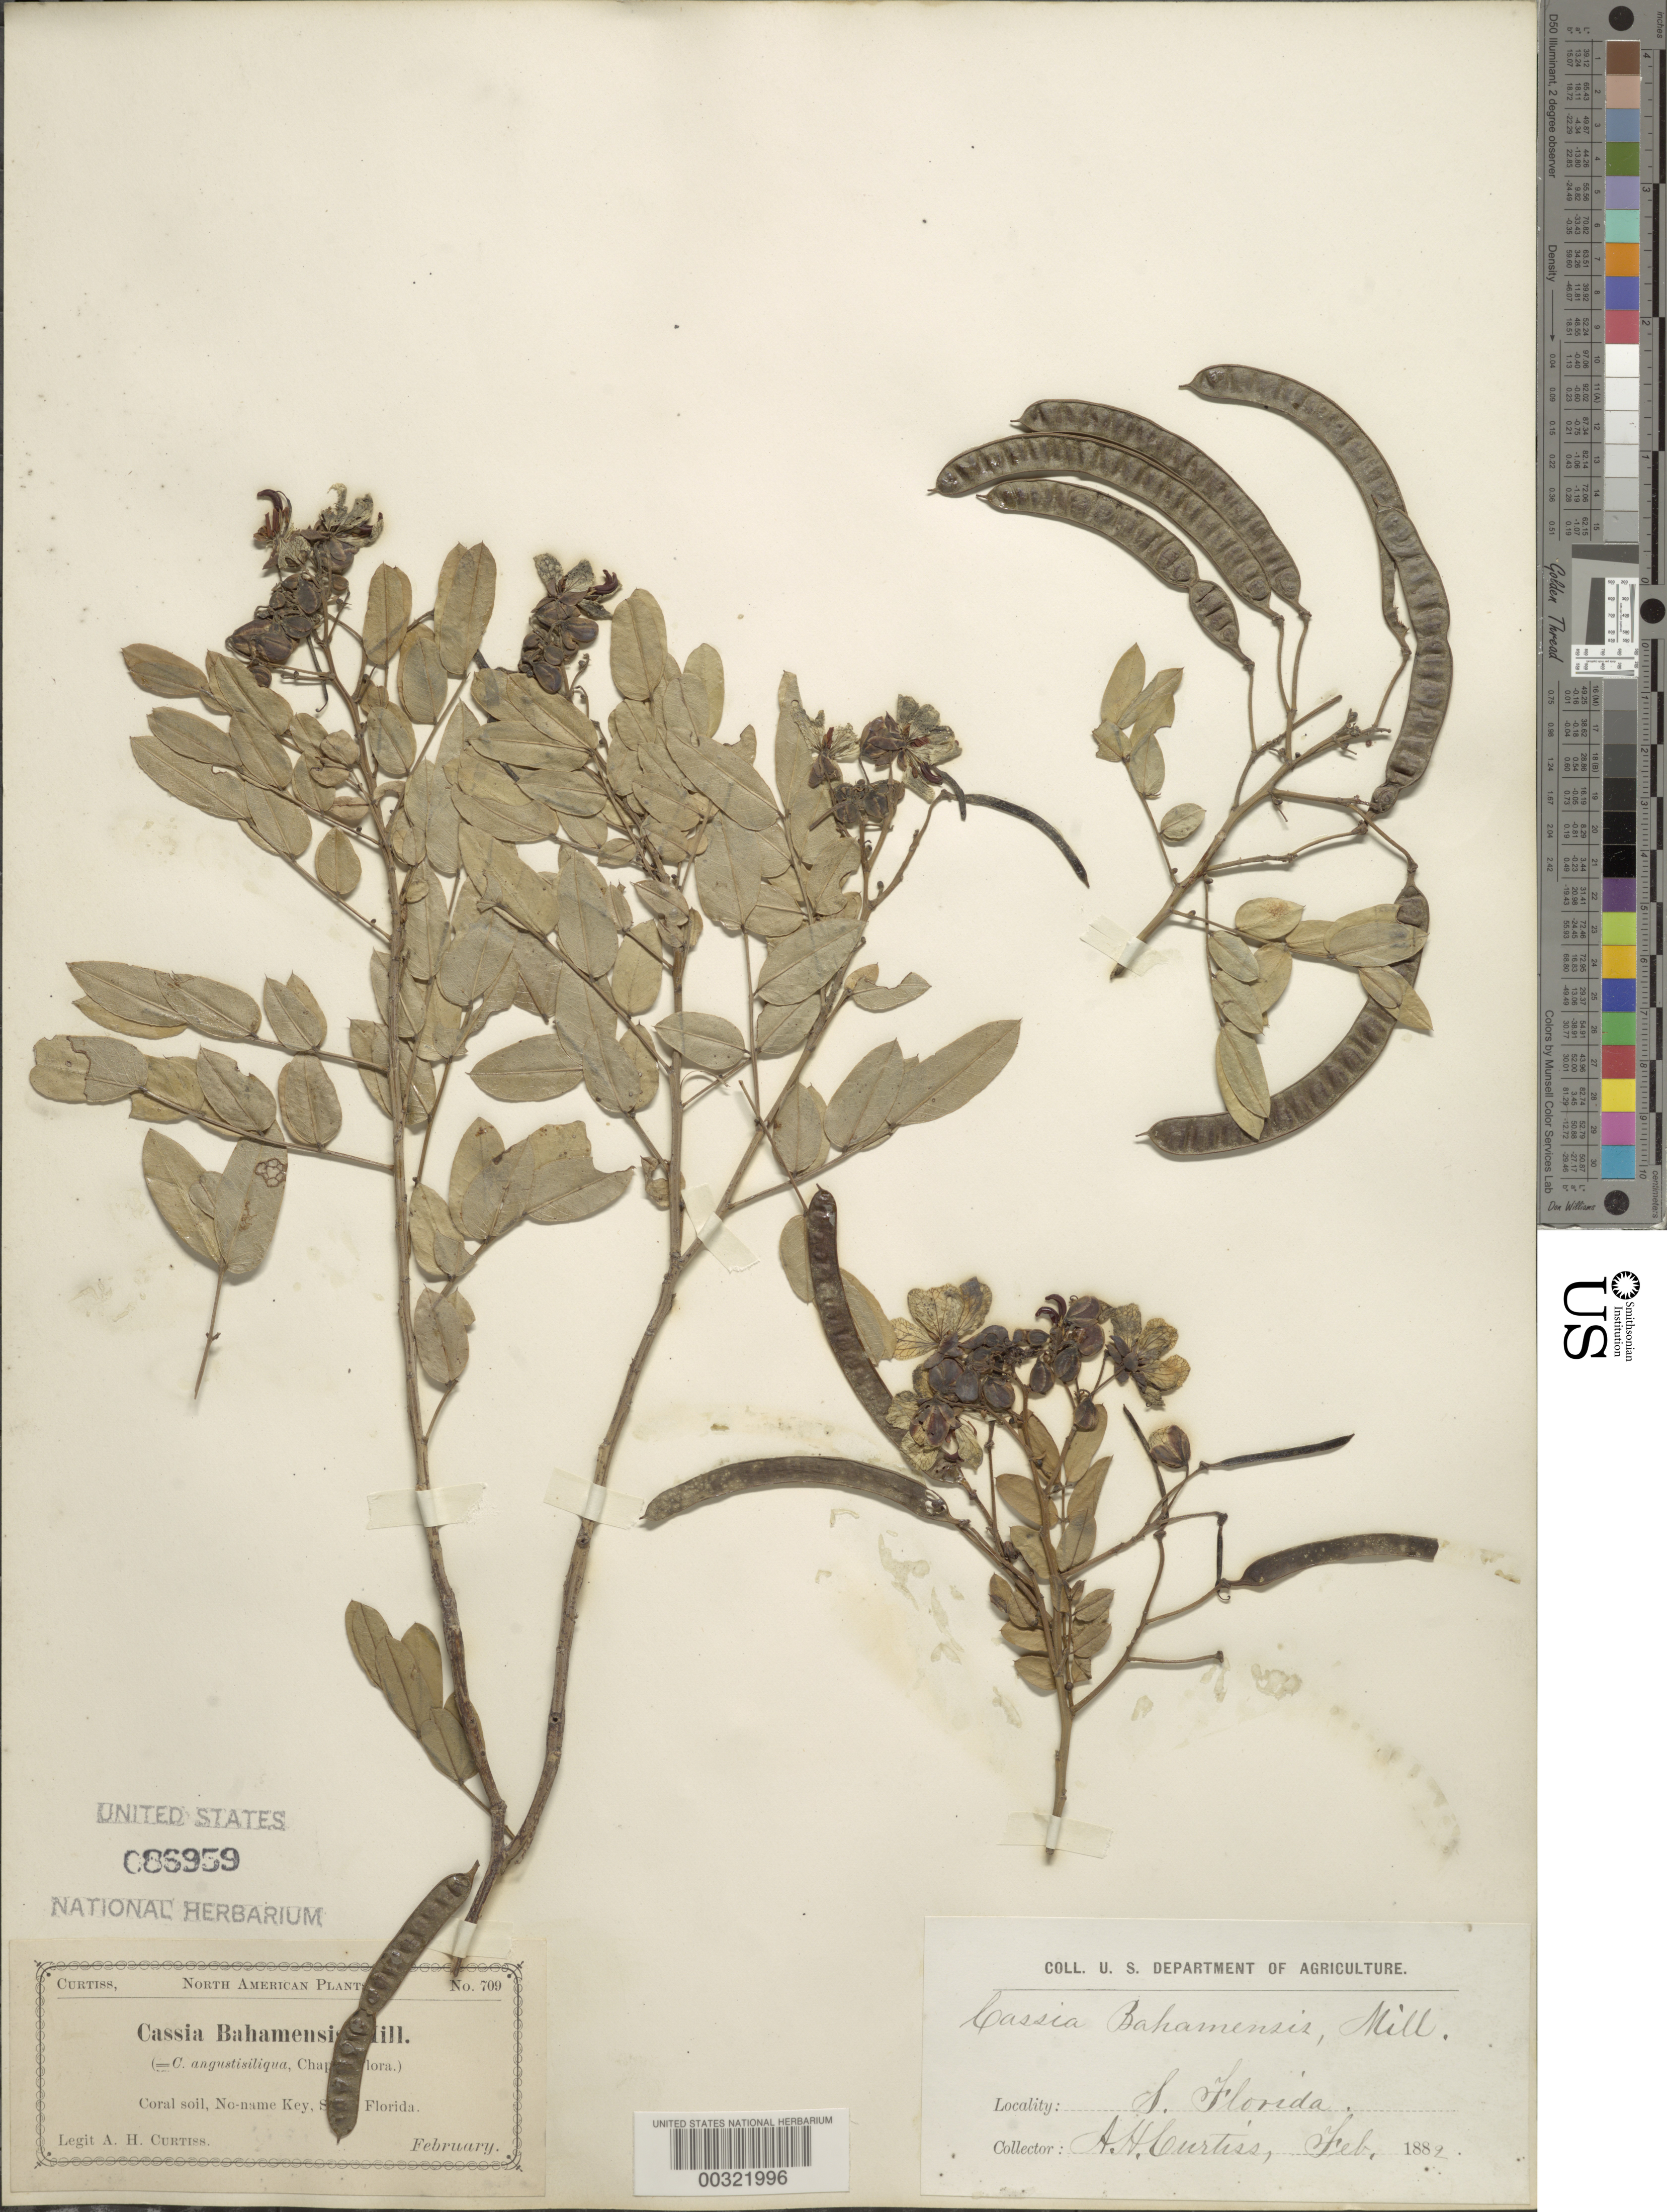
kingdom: Plantae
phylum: Tracheophyta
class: Magnoliopsida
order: Fabales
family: Fabaceae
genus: Senna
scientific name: Senna ligustrina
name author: (L.) H.S. Irwin & Barneby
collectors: A. H. Curtiss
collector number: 709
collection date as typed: Feb 1882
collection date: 1882-02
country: United States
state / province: Florida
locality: No name key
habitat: Coral soil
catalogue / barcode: US 86959